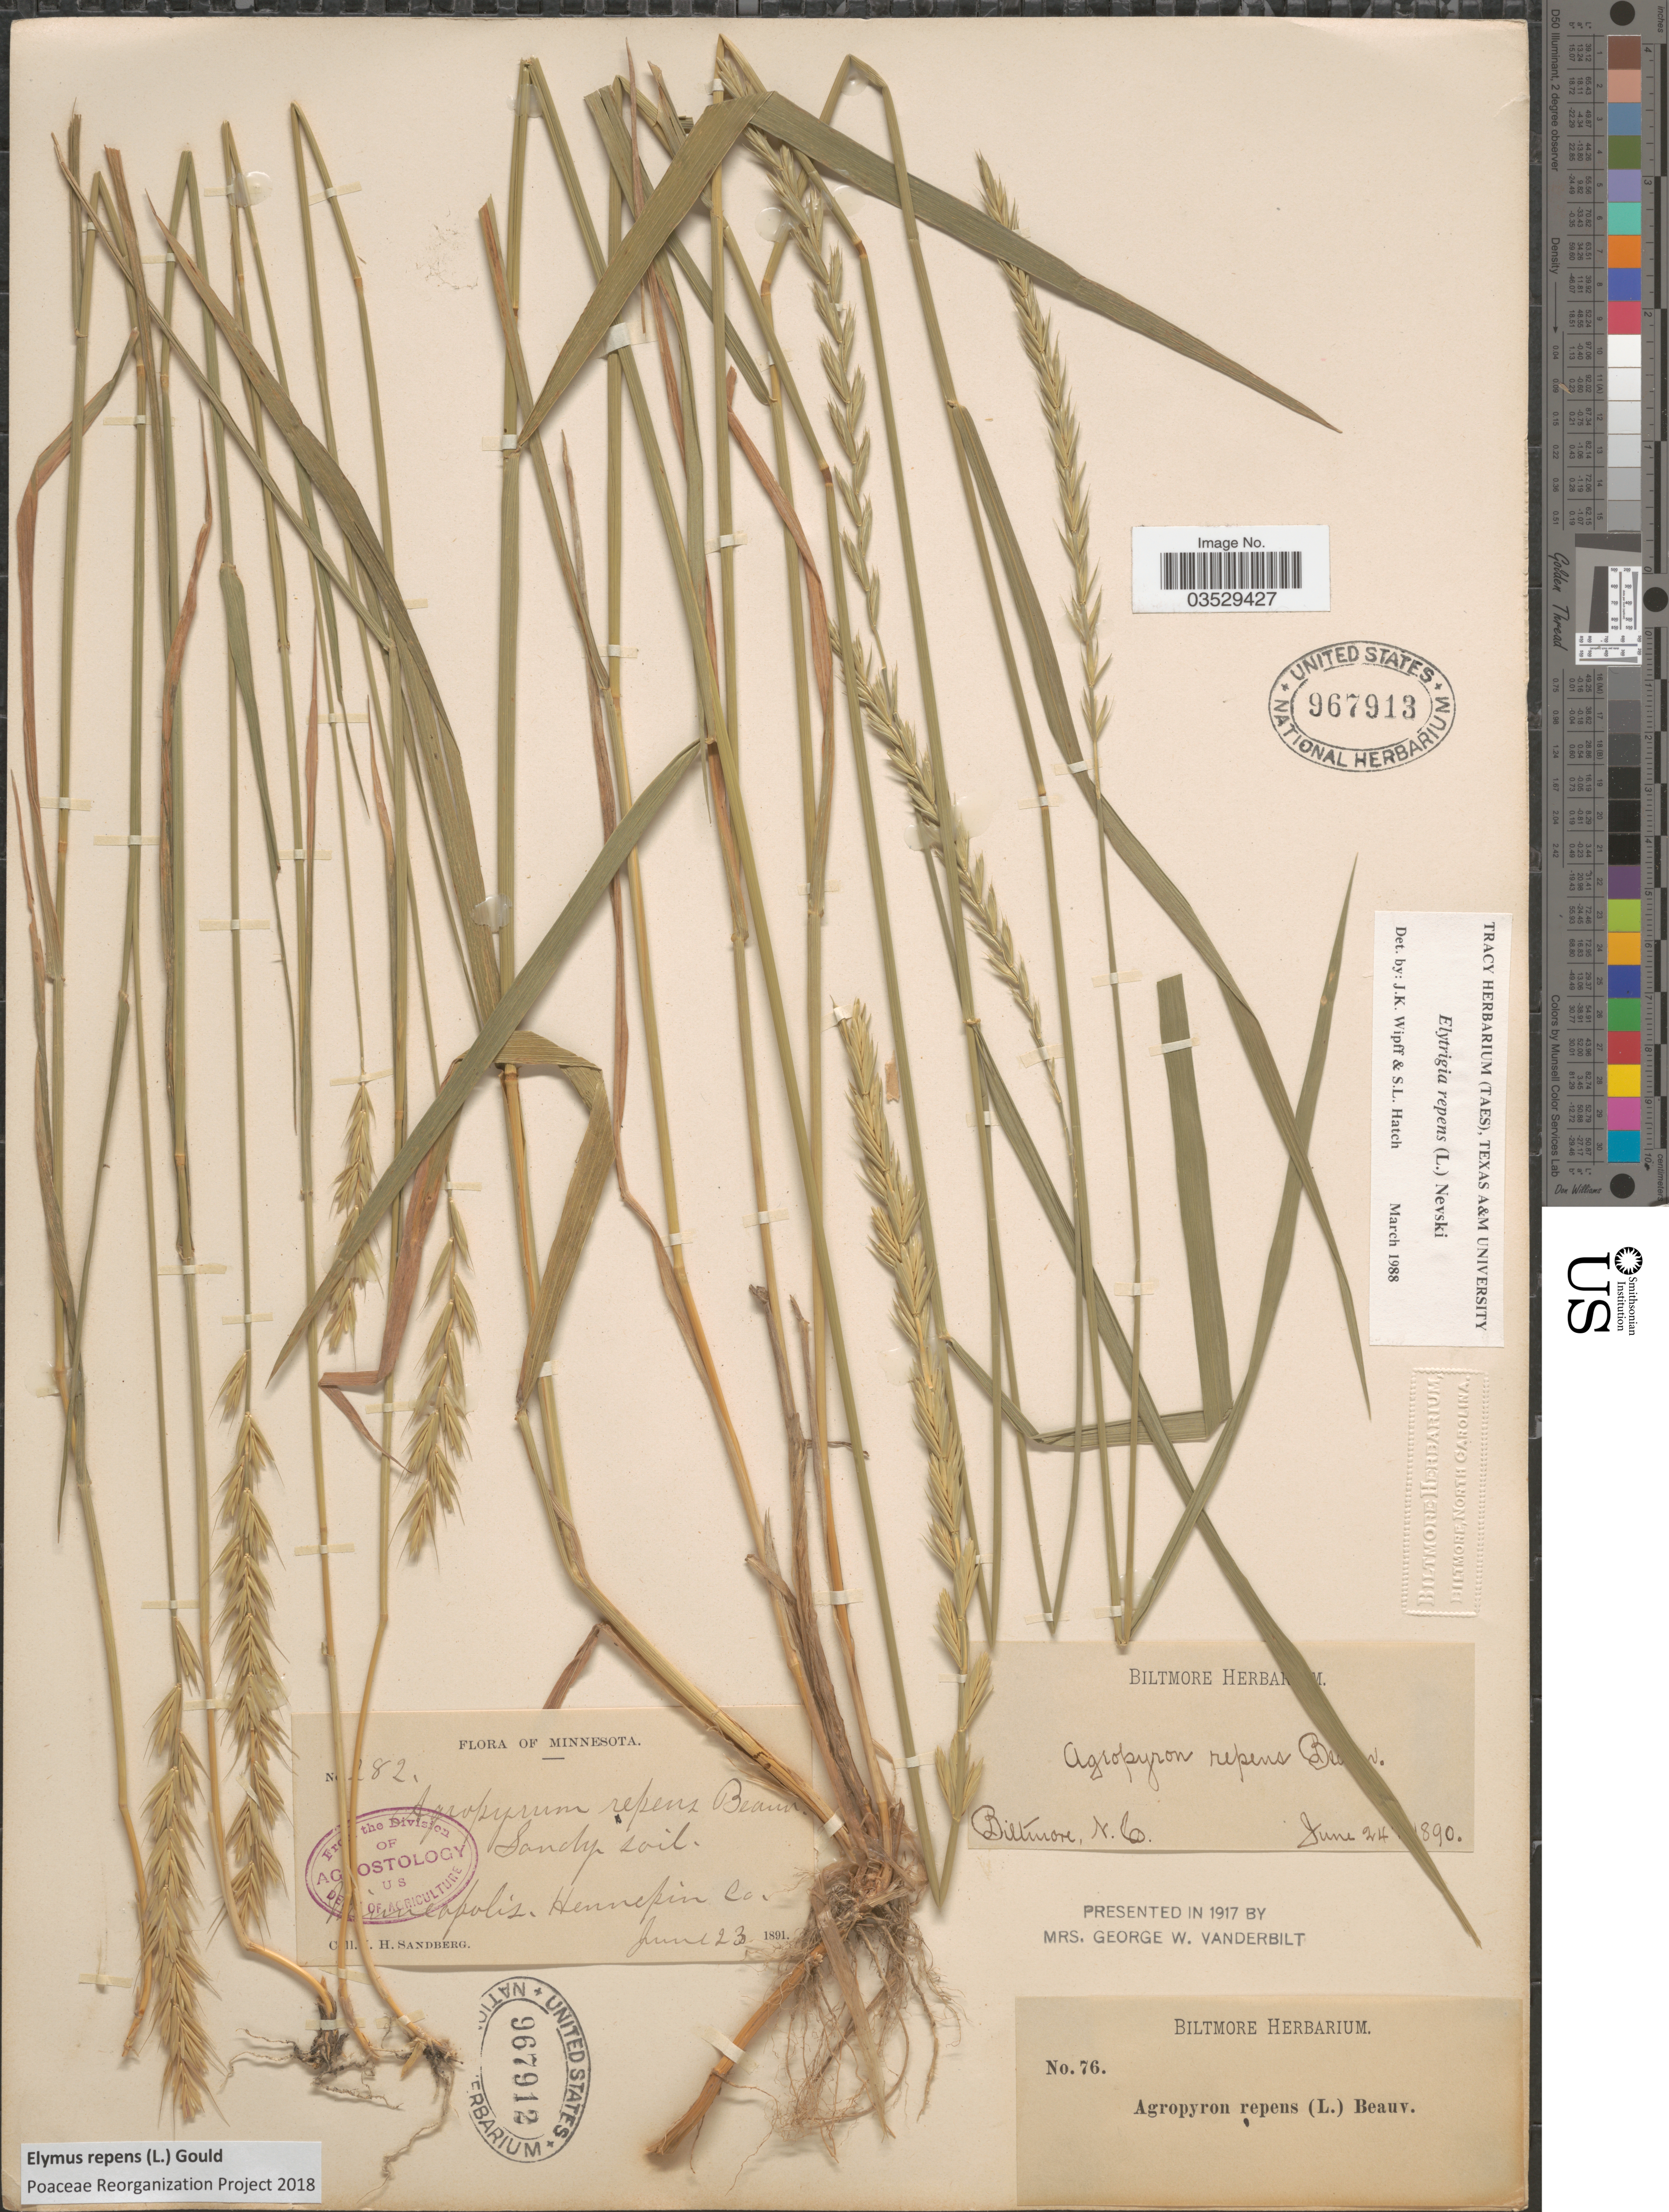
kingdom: Plantae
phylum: Tracheophyta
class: Liliopsida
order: Poales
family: Poaceae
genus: Elymus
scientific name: Elymus repens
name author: (L.) Gould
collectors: J. H. Sandberg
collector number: !82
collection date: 1891-06-23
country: United States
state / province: Minnesota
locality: Minnepolis. Hennepin Co.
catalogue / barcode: US 967912